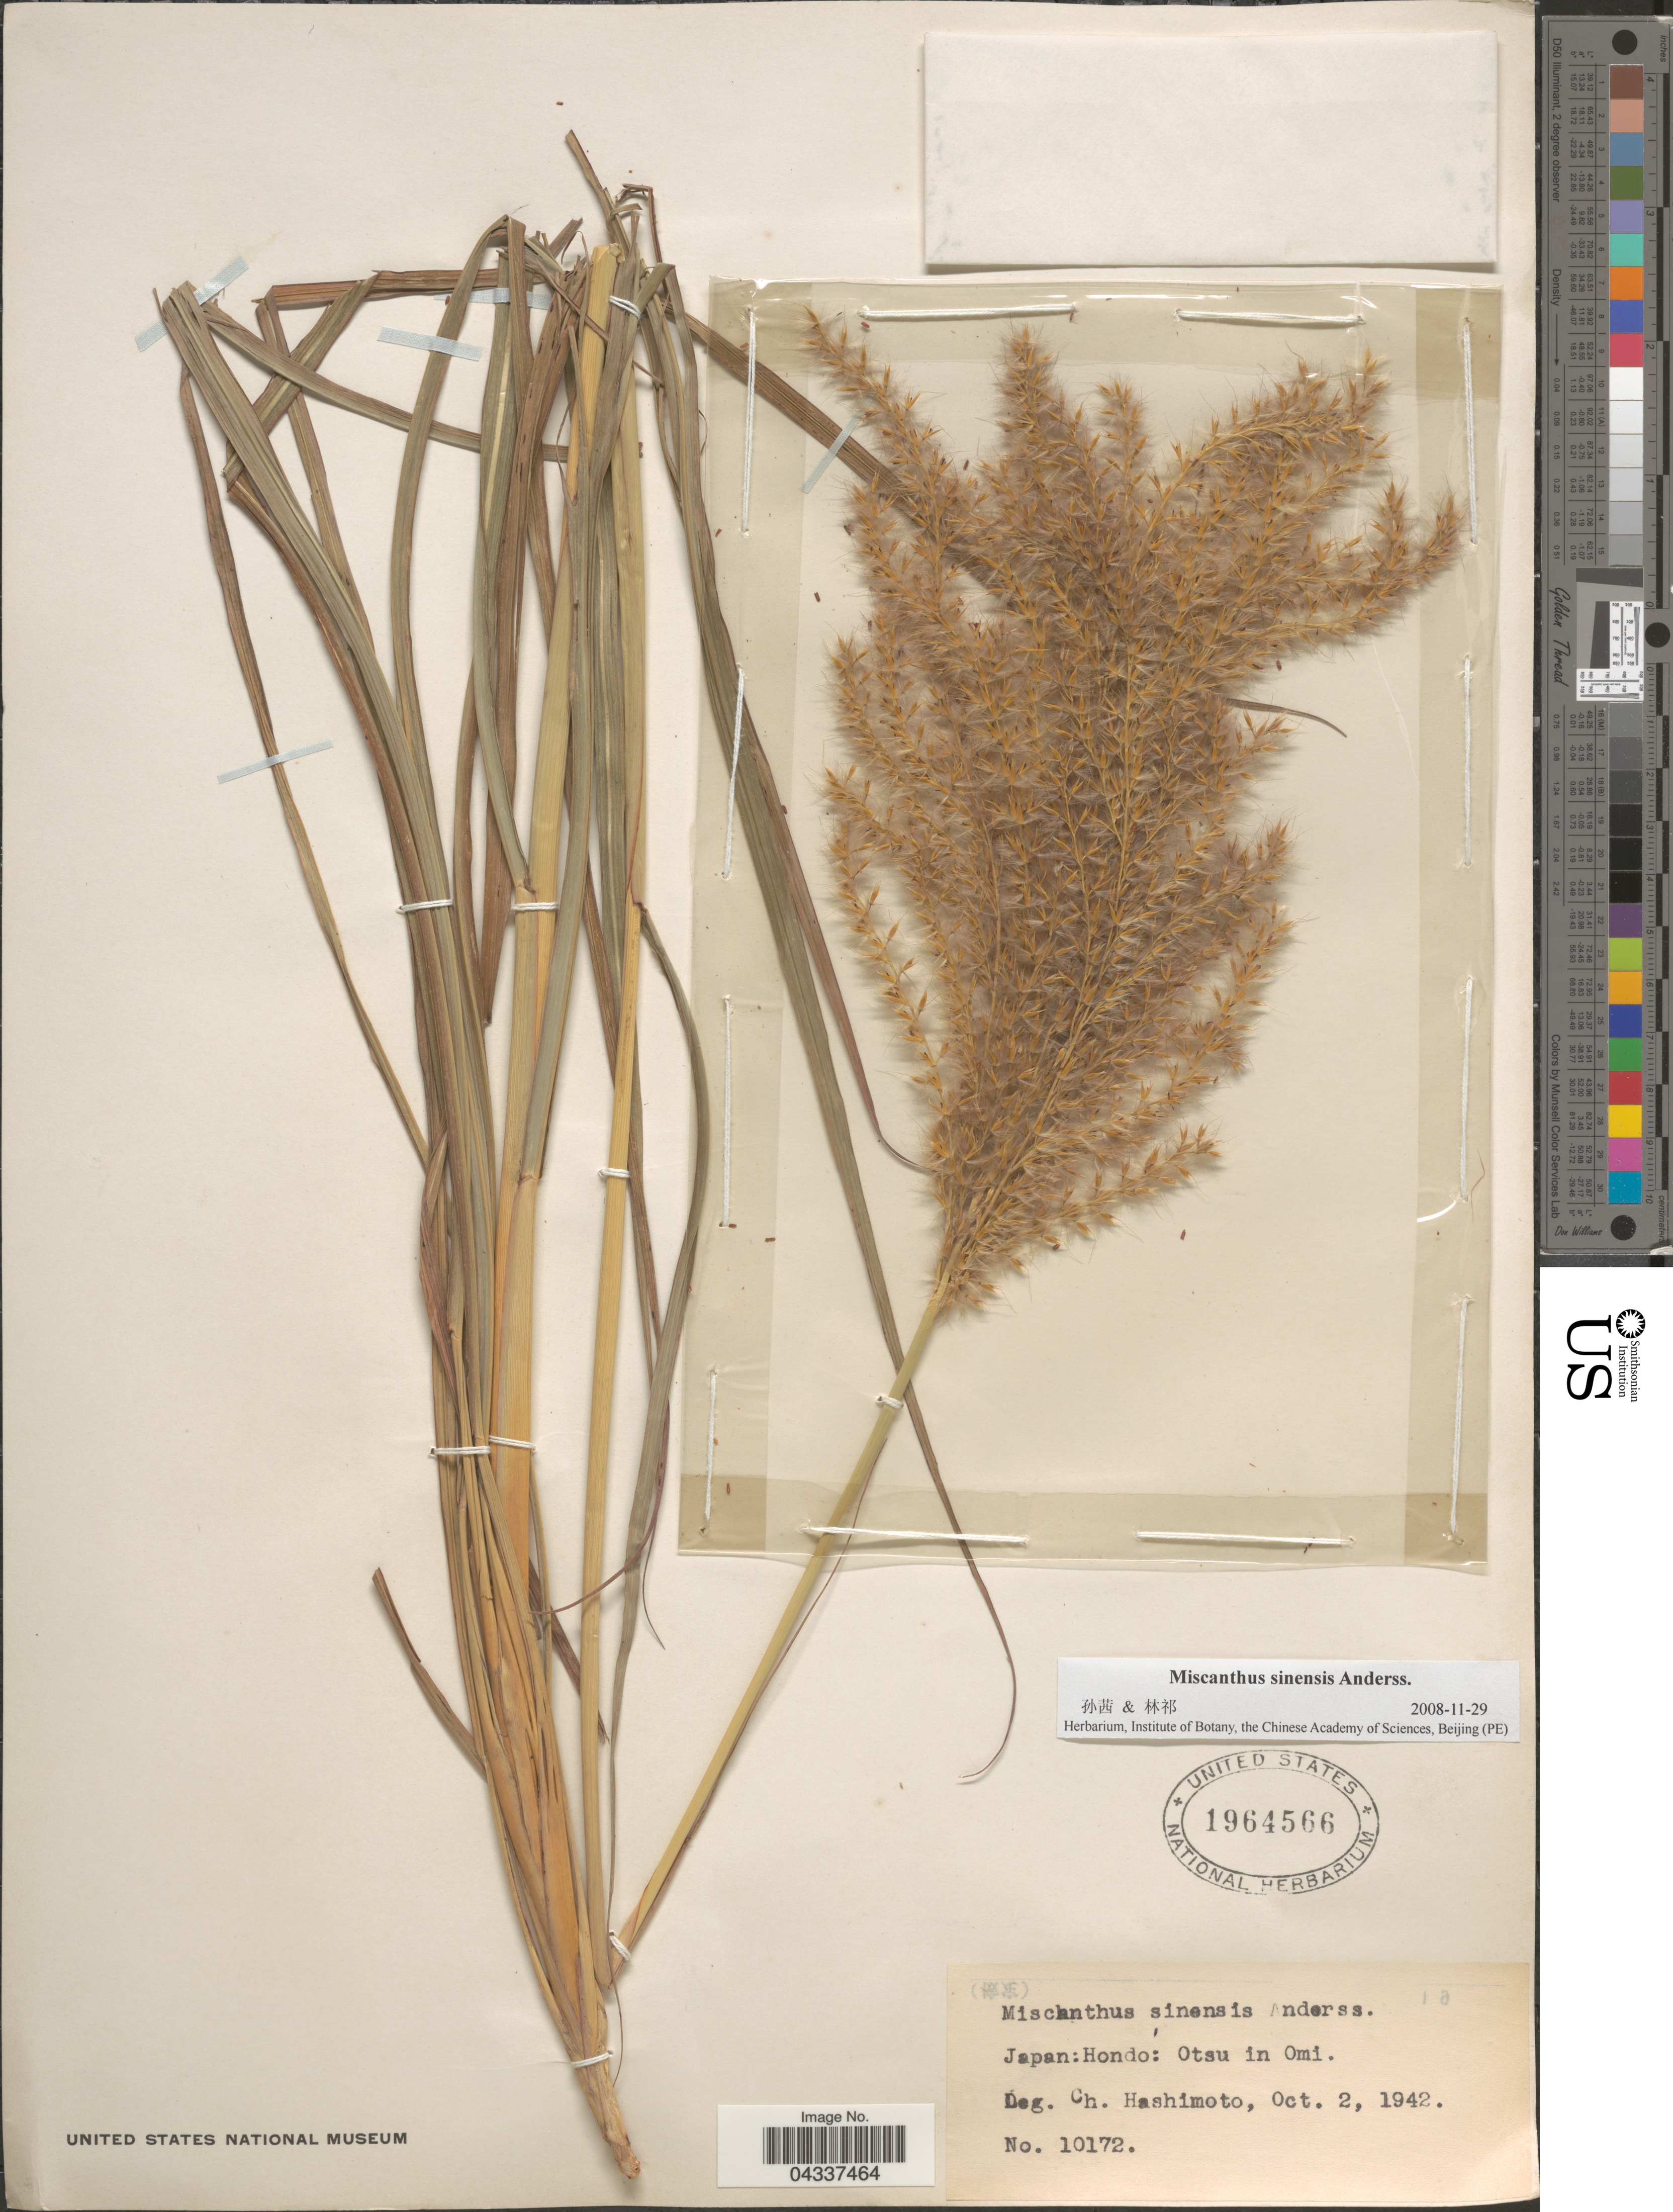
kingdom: Plantae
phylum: Tracheophyta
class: Liliopsida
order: Poales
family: Poaceae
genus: Miscanthus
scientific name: Miscanthus sinensis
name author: Andersson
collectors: C. Hashimoto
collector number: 10172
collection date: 1942-10-02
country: Japan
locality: Hondo: Otsu in Omi.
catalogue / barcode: US 1964566